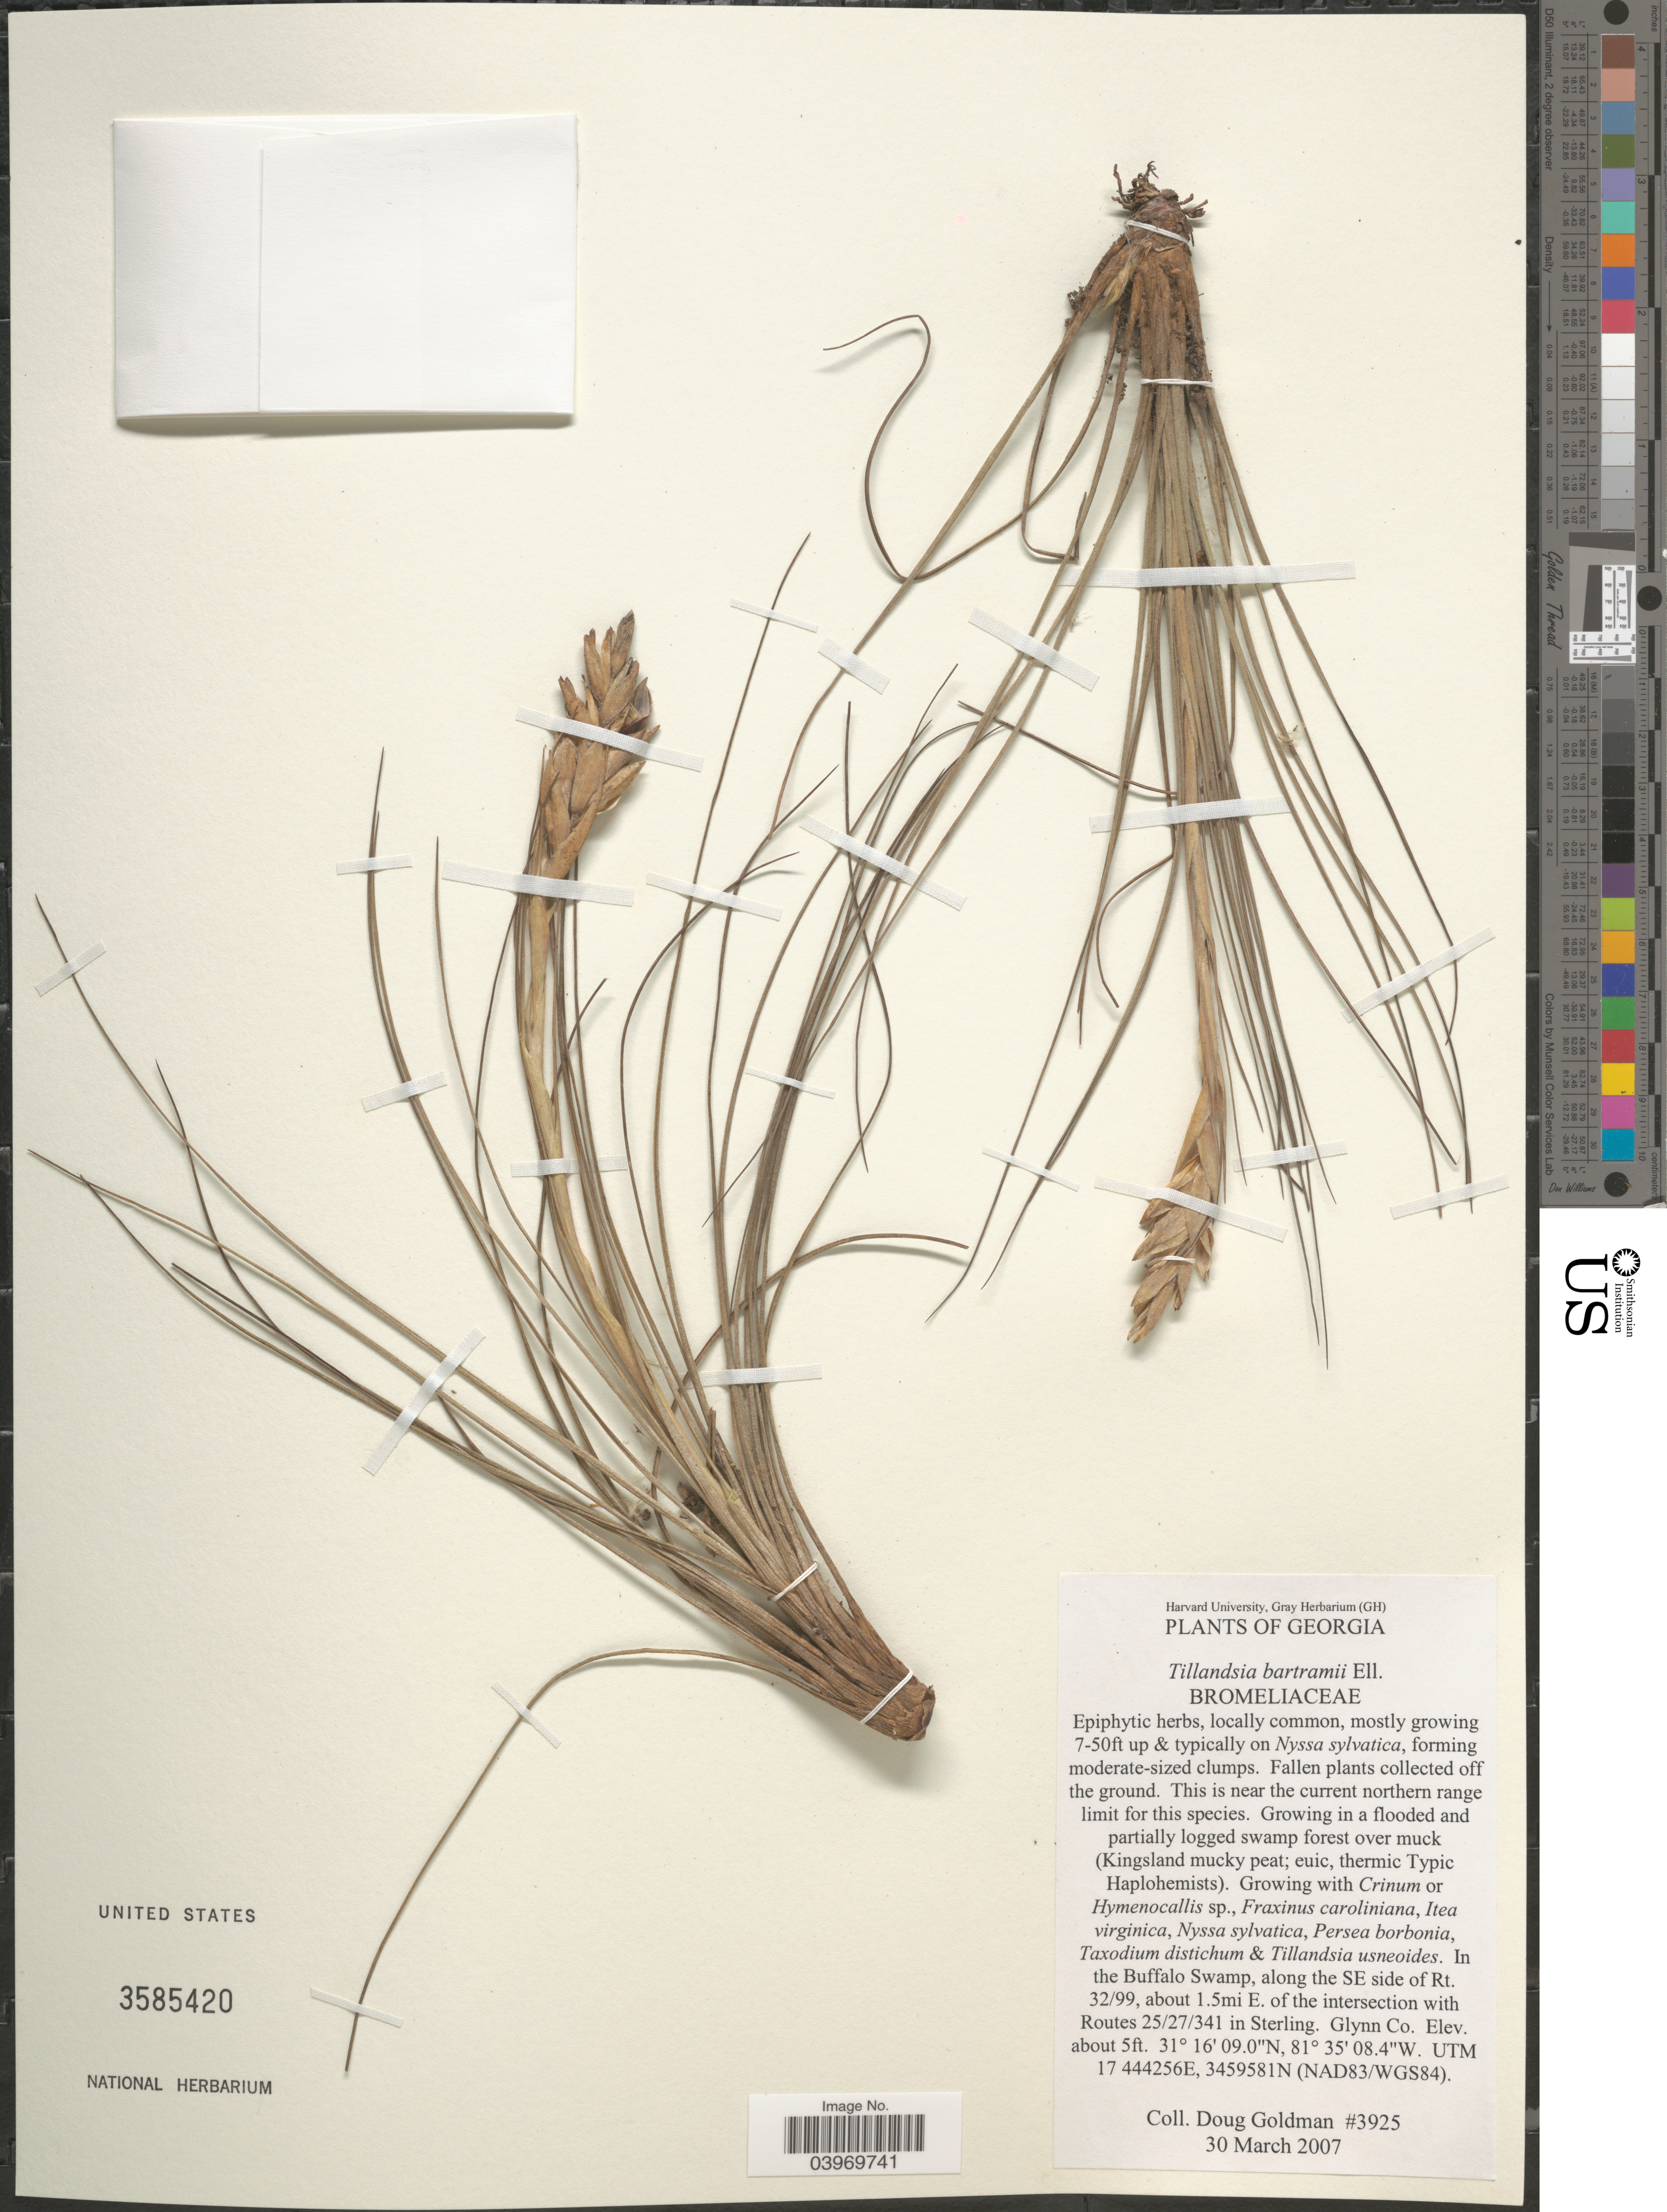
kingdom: Plantae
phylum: Tracheophyta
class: Liliopsida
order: Poales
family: Bromeliaceae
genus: Tillandsia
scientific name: Tillandsia bartramii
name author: Elliott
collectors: D. Goldman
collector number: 3925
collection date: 2007-03-30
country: United States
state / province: Georgia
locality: In the Buffalo Swamp, along the SE side of Rt. 32/99, about 1.5mi E. of the intersection with Routes 25/27/341 in Sterling. Glynn Co.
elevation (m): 2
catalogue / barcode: US 3585420